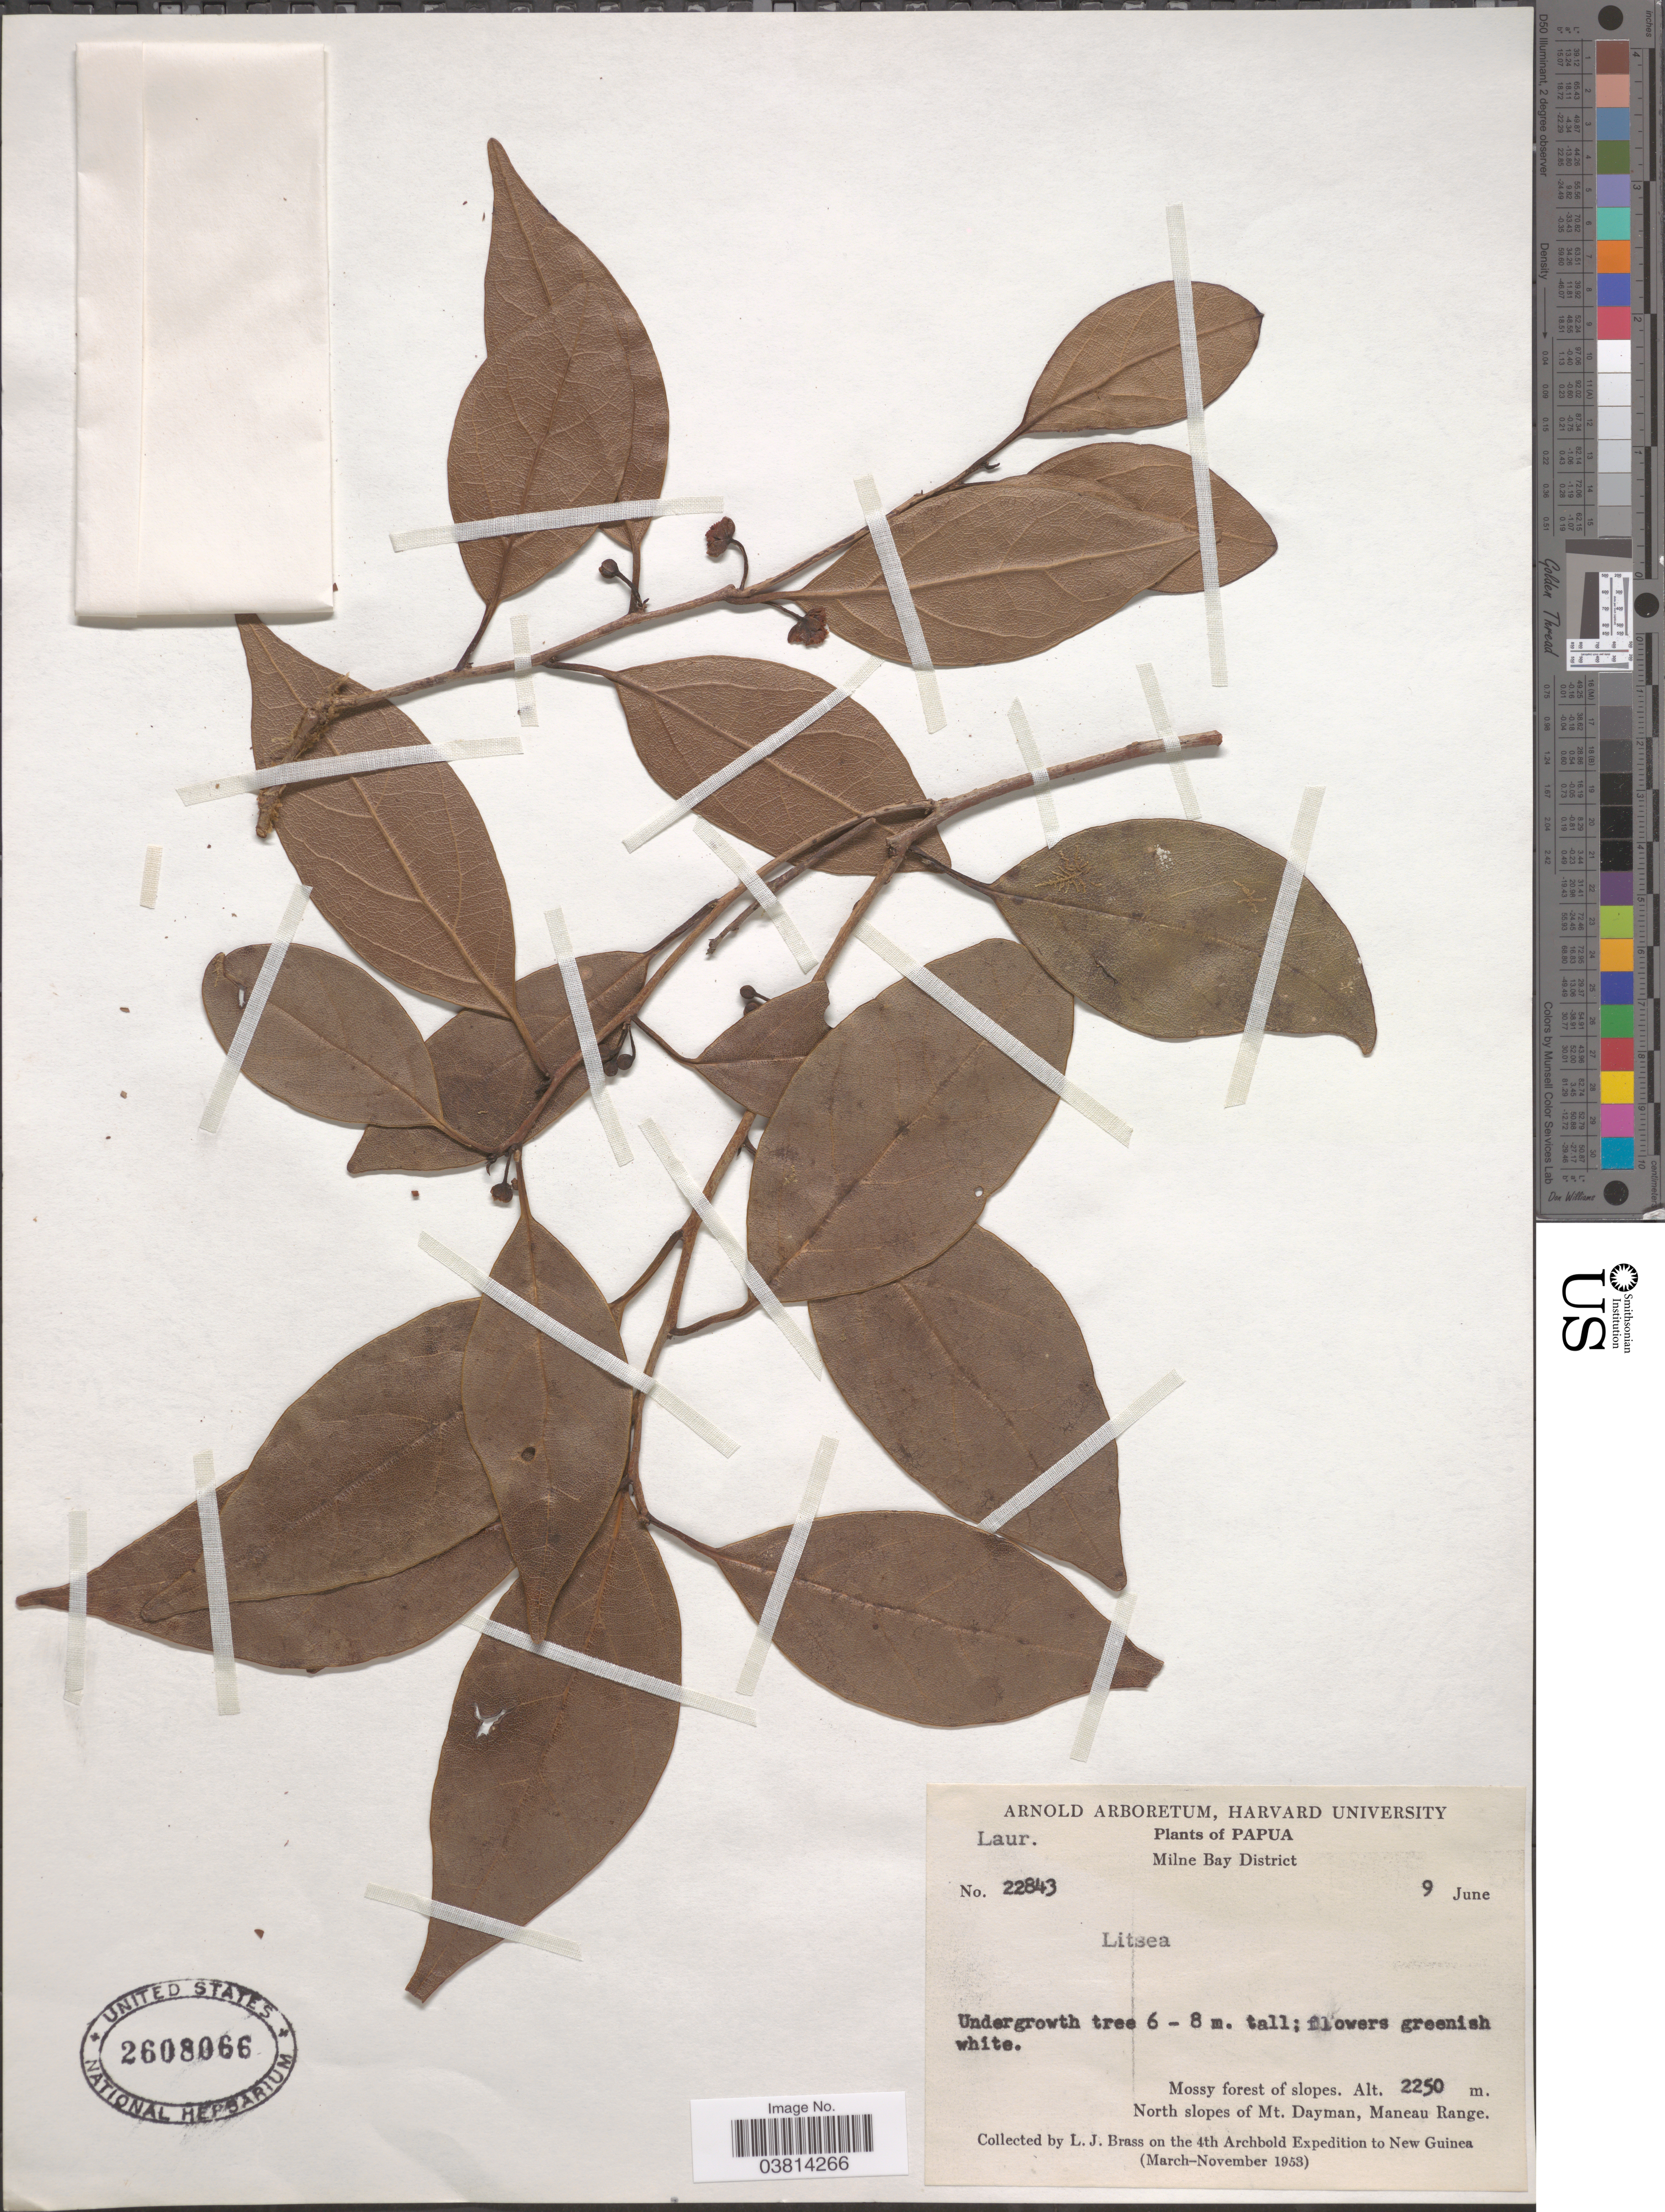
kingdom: Plantae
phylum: Tracheophyta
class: Magnoliopsida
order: Laurales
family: Lauraceae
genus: Litsea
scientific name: Litsea sp.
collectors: L. J. Brass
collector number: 22843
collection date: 1953-06-09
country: Papua New Guinea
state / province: Milne Bay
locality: Milne Bay District. Mossy forest of slopes. North slopes of Mt. Dayman, Maneau Range. New Guinea.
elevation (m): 2250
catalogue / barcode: US 2608066